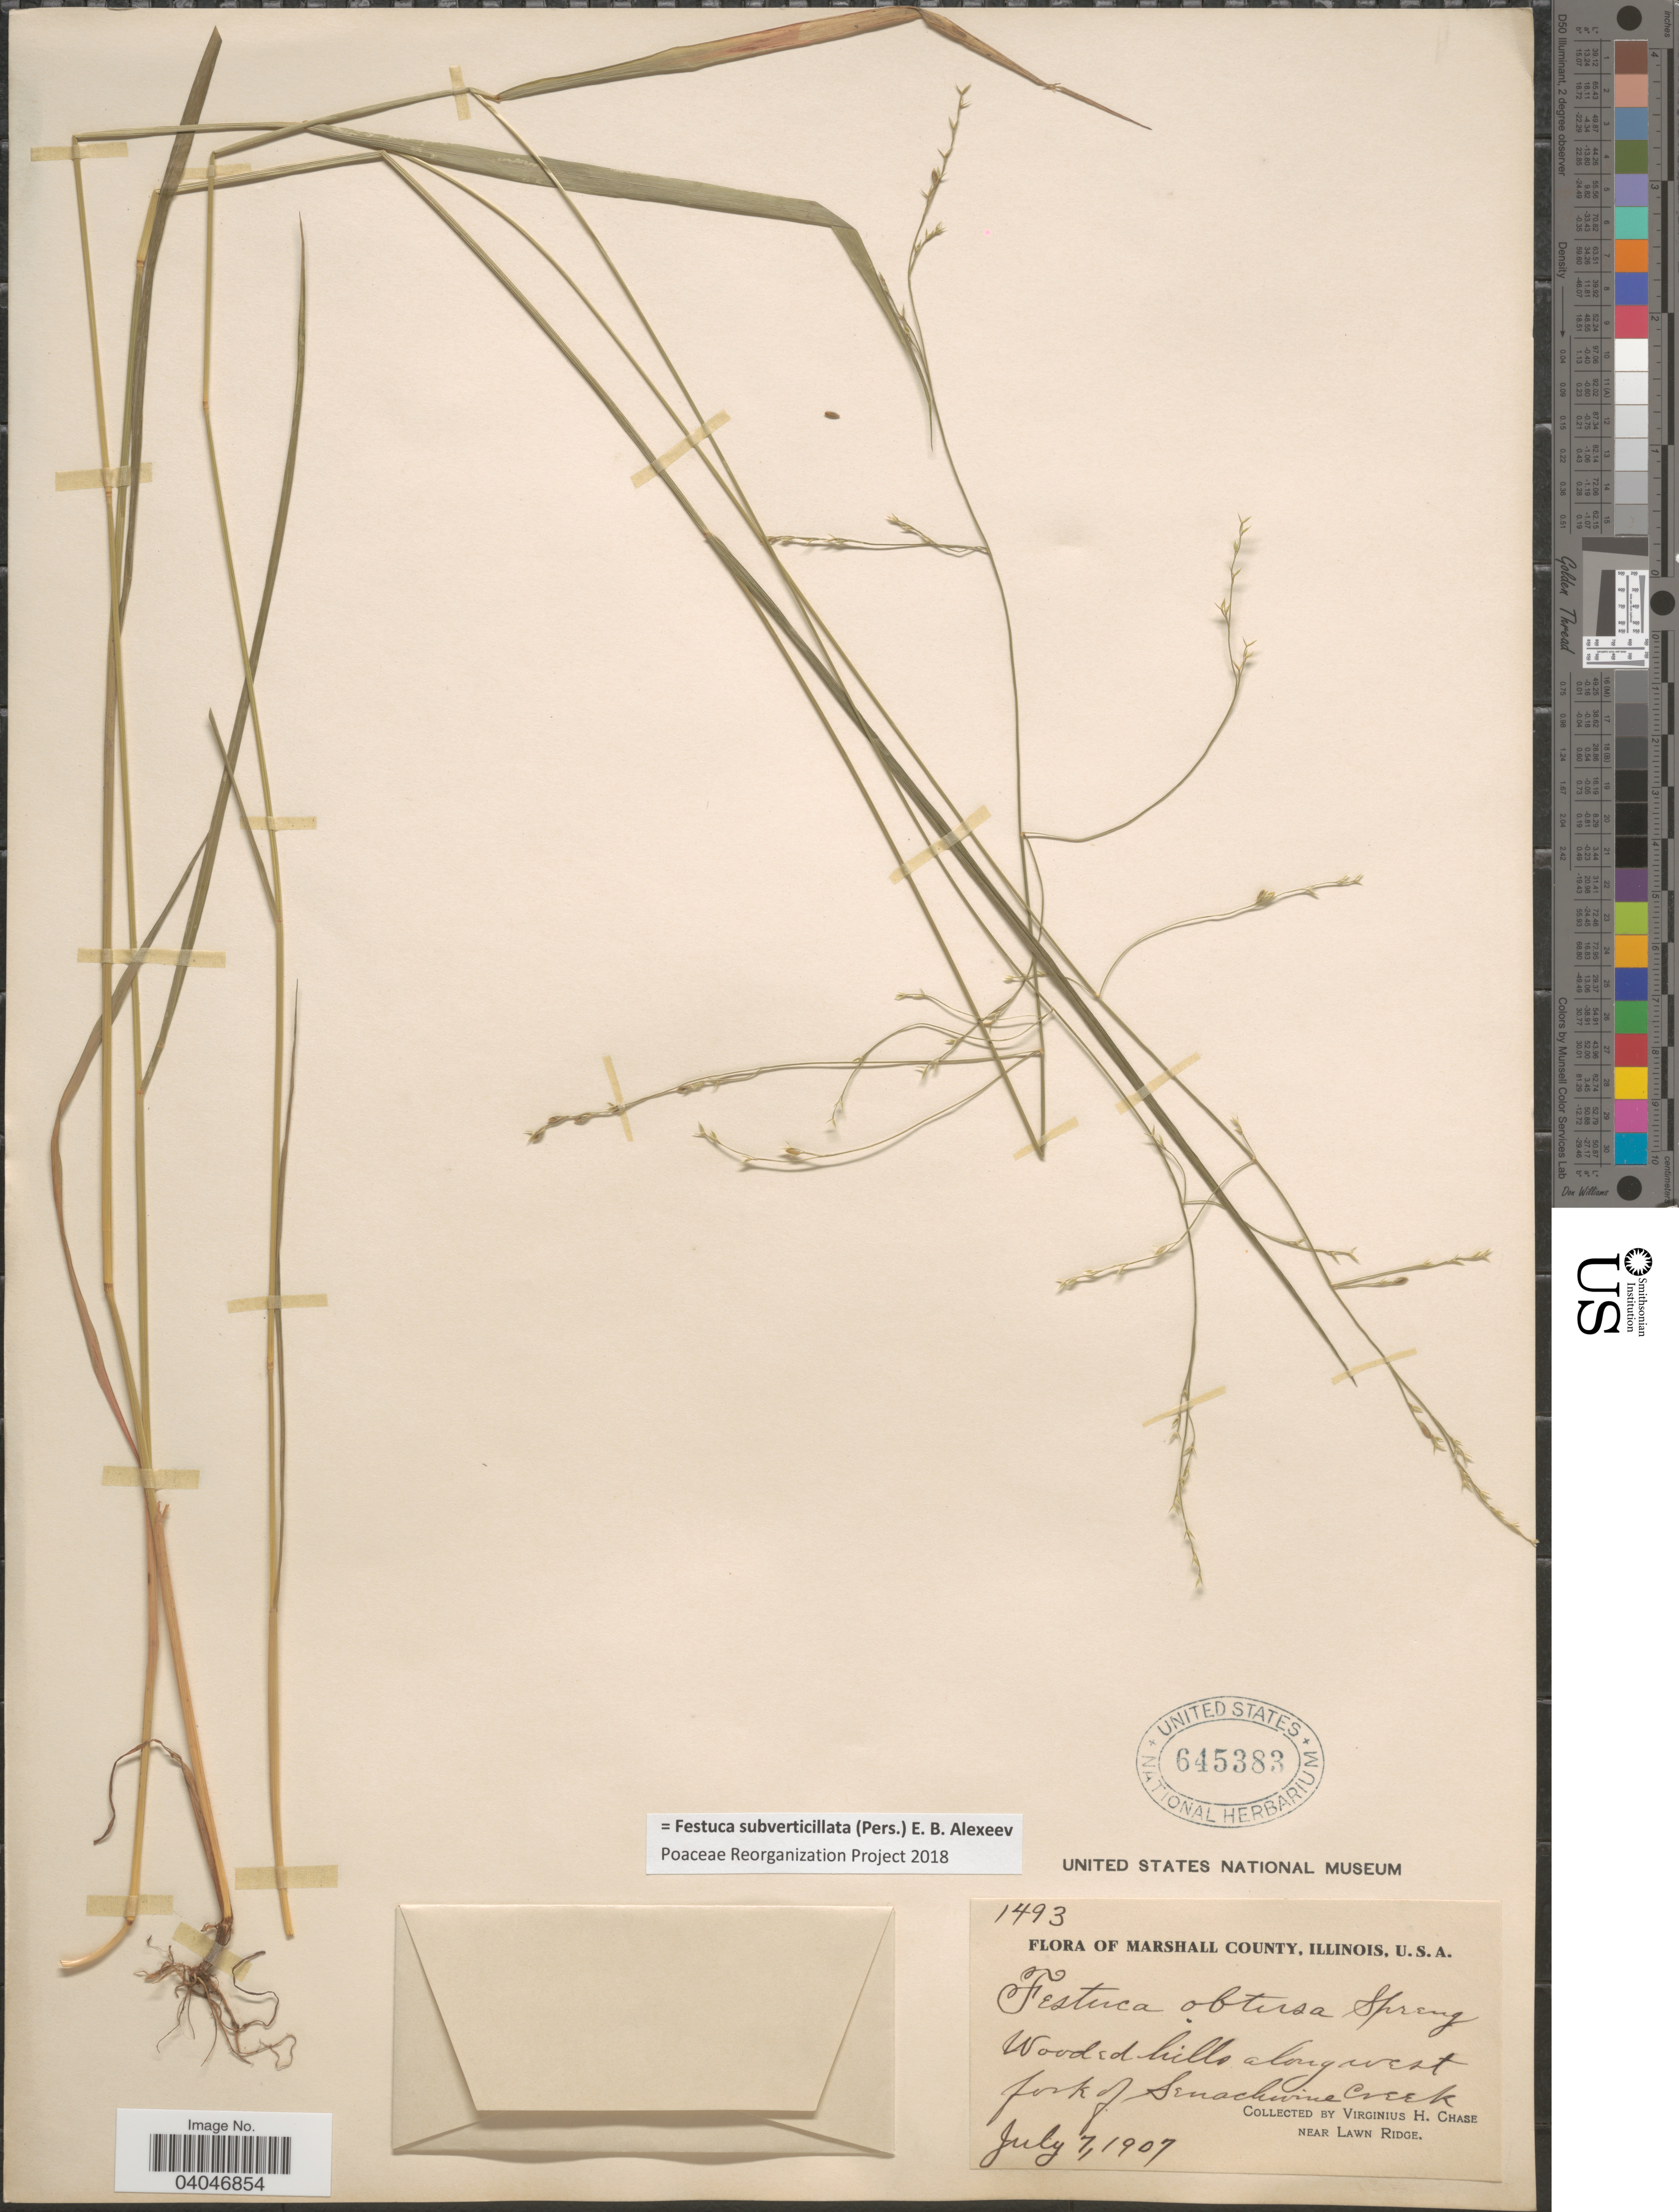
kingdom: Plantae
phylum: Tracheophyta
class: Liliopsida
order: Poales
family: Poaceae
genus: Festuca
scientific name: Festuca subverticillata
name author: (Pers.) E.B. Alexeev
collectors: V. H. Chase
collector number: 1493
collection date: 1907-07-07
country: United States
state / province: Illinois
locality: Marshall County. Along west fork of Senachwine Creek. Near Lawn Ridge.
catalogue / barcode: US 645383